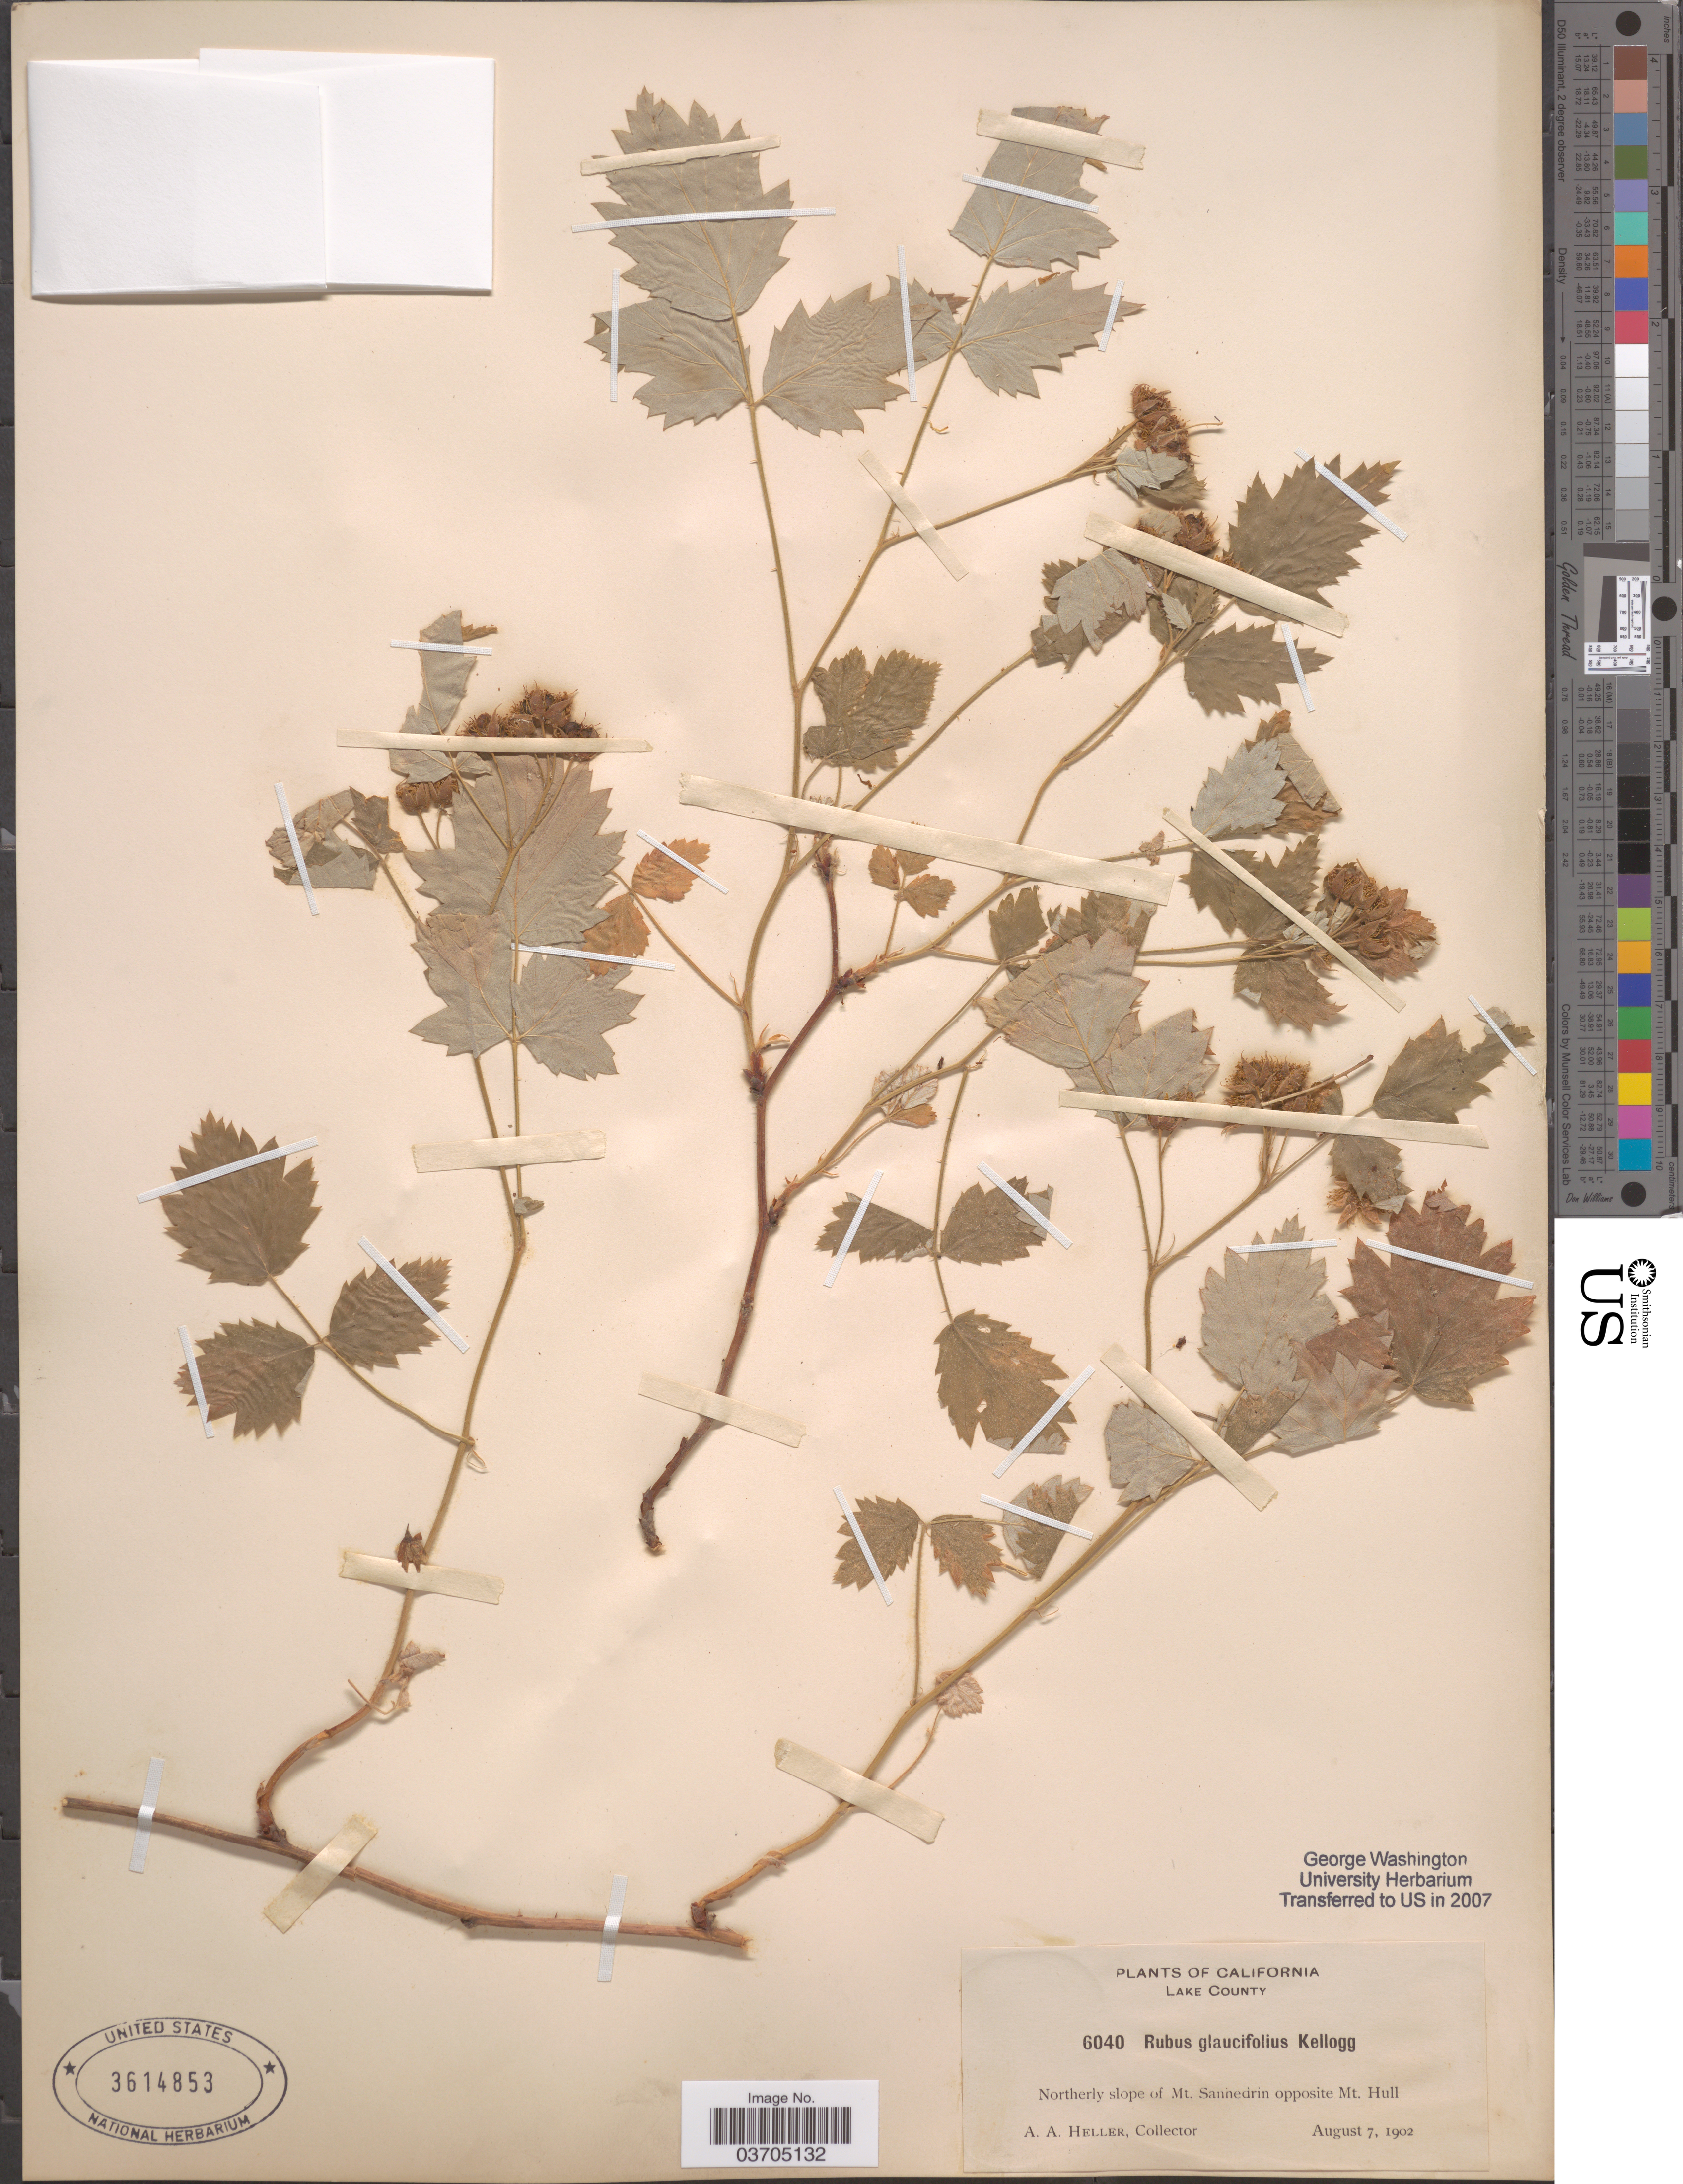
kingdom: Plantae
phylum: Tracheophyta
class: Magnoliopsida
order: Rosales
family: Rosaceae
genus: Rubus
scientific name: Rubus glaucifolius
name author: Kellogg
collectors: A. A. Heller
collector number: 6040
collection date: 1902-08-07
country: United States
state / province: California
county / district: Lake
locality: Lake County. Northerly slope of Mt. Sannedrin opposite Mt. Hull.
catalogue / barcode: US 3614853